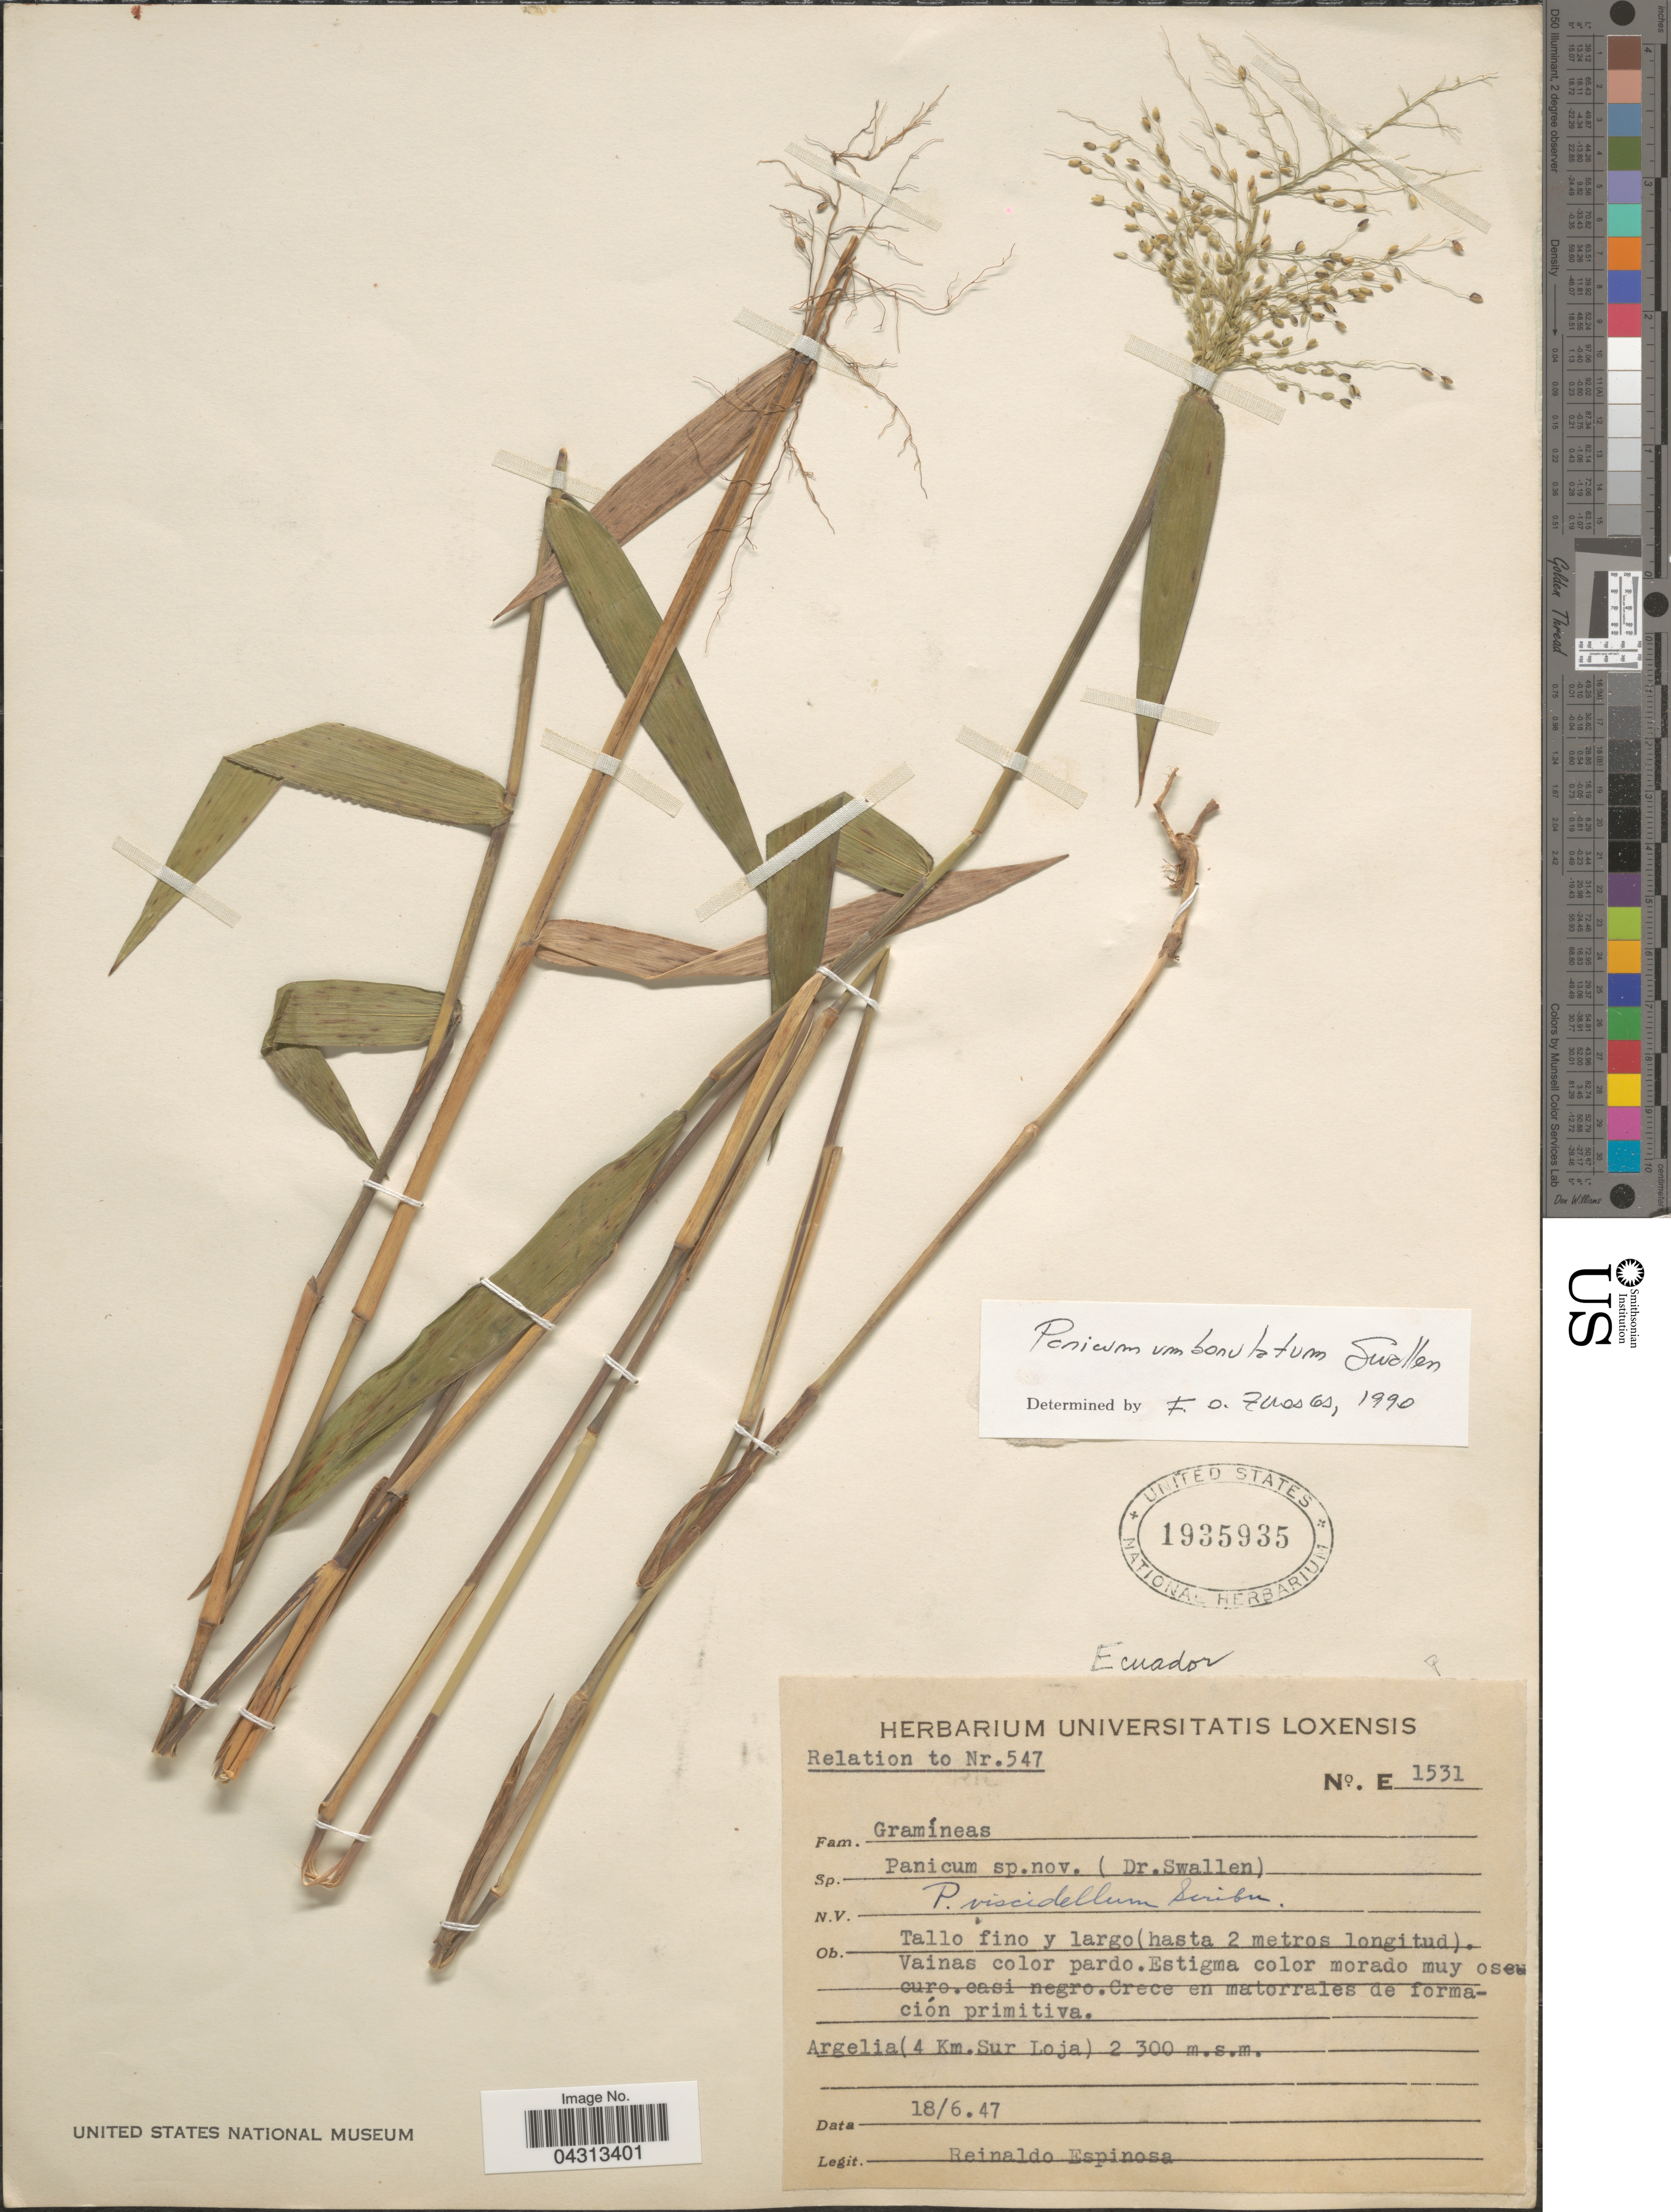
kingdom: Plantae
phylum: Tracheophyta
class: Liliopsida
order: Poales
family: Poaceae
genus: Dichanthelium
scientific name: Dichanthelium viscidellum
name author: (Scribn.) Gould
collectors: R. Espinosa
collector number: E1531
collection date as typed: Transcribed d/m/y: 18/6/47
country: Ecuador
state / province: Loja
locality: Argelia (4 Km.Sur Loja).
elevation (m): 2300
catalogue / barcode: US 1935935